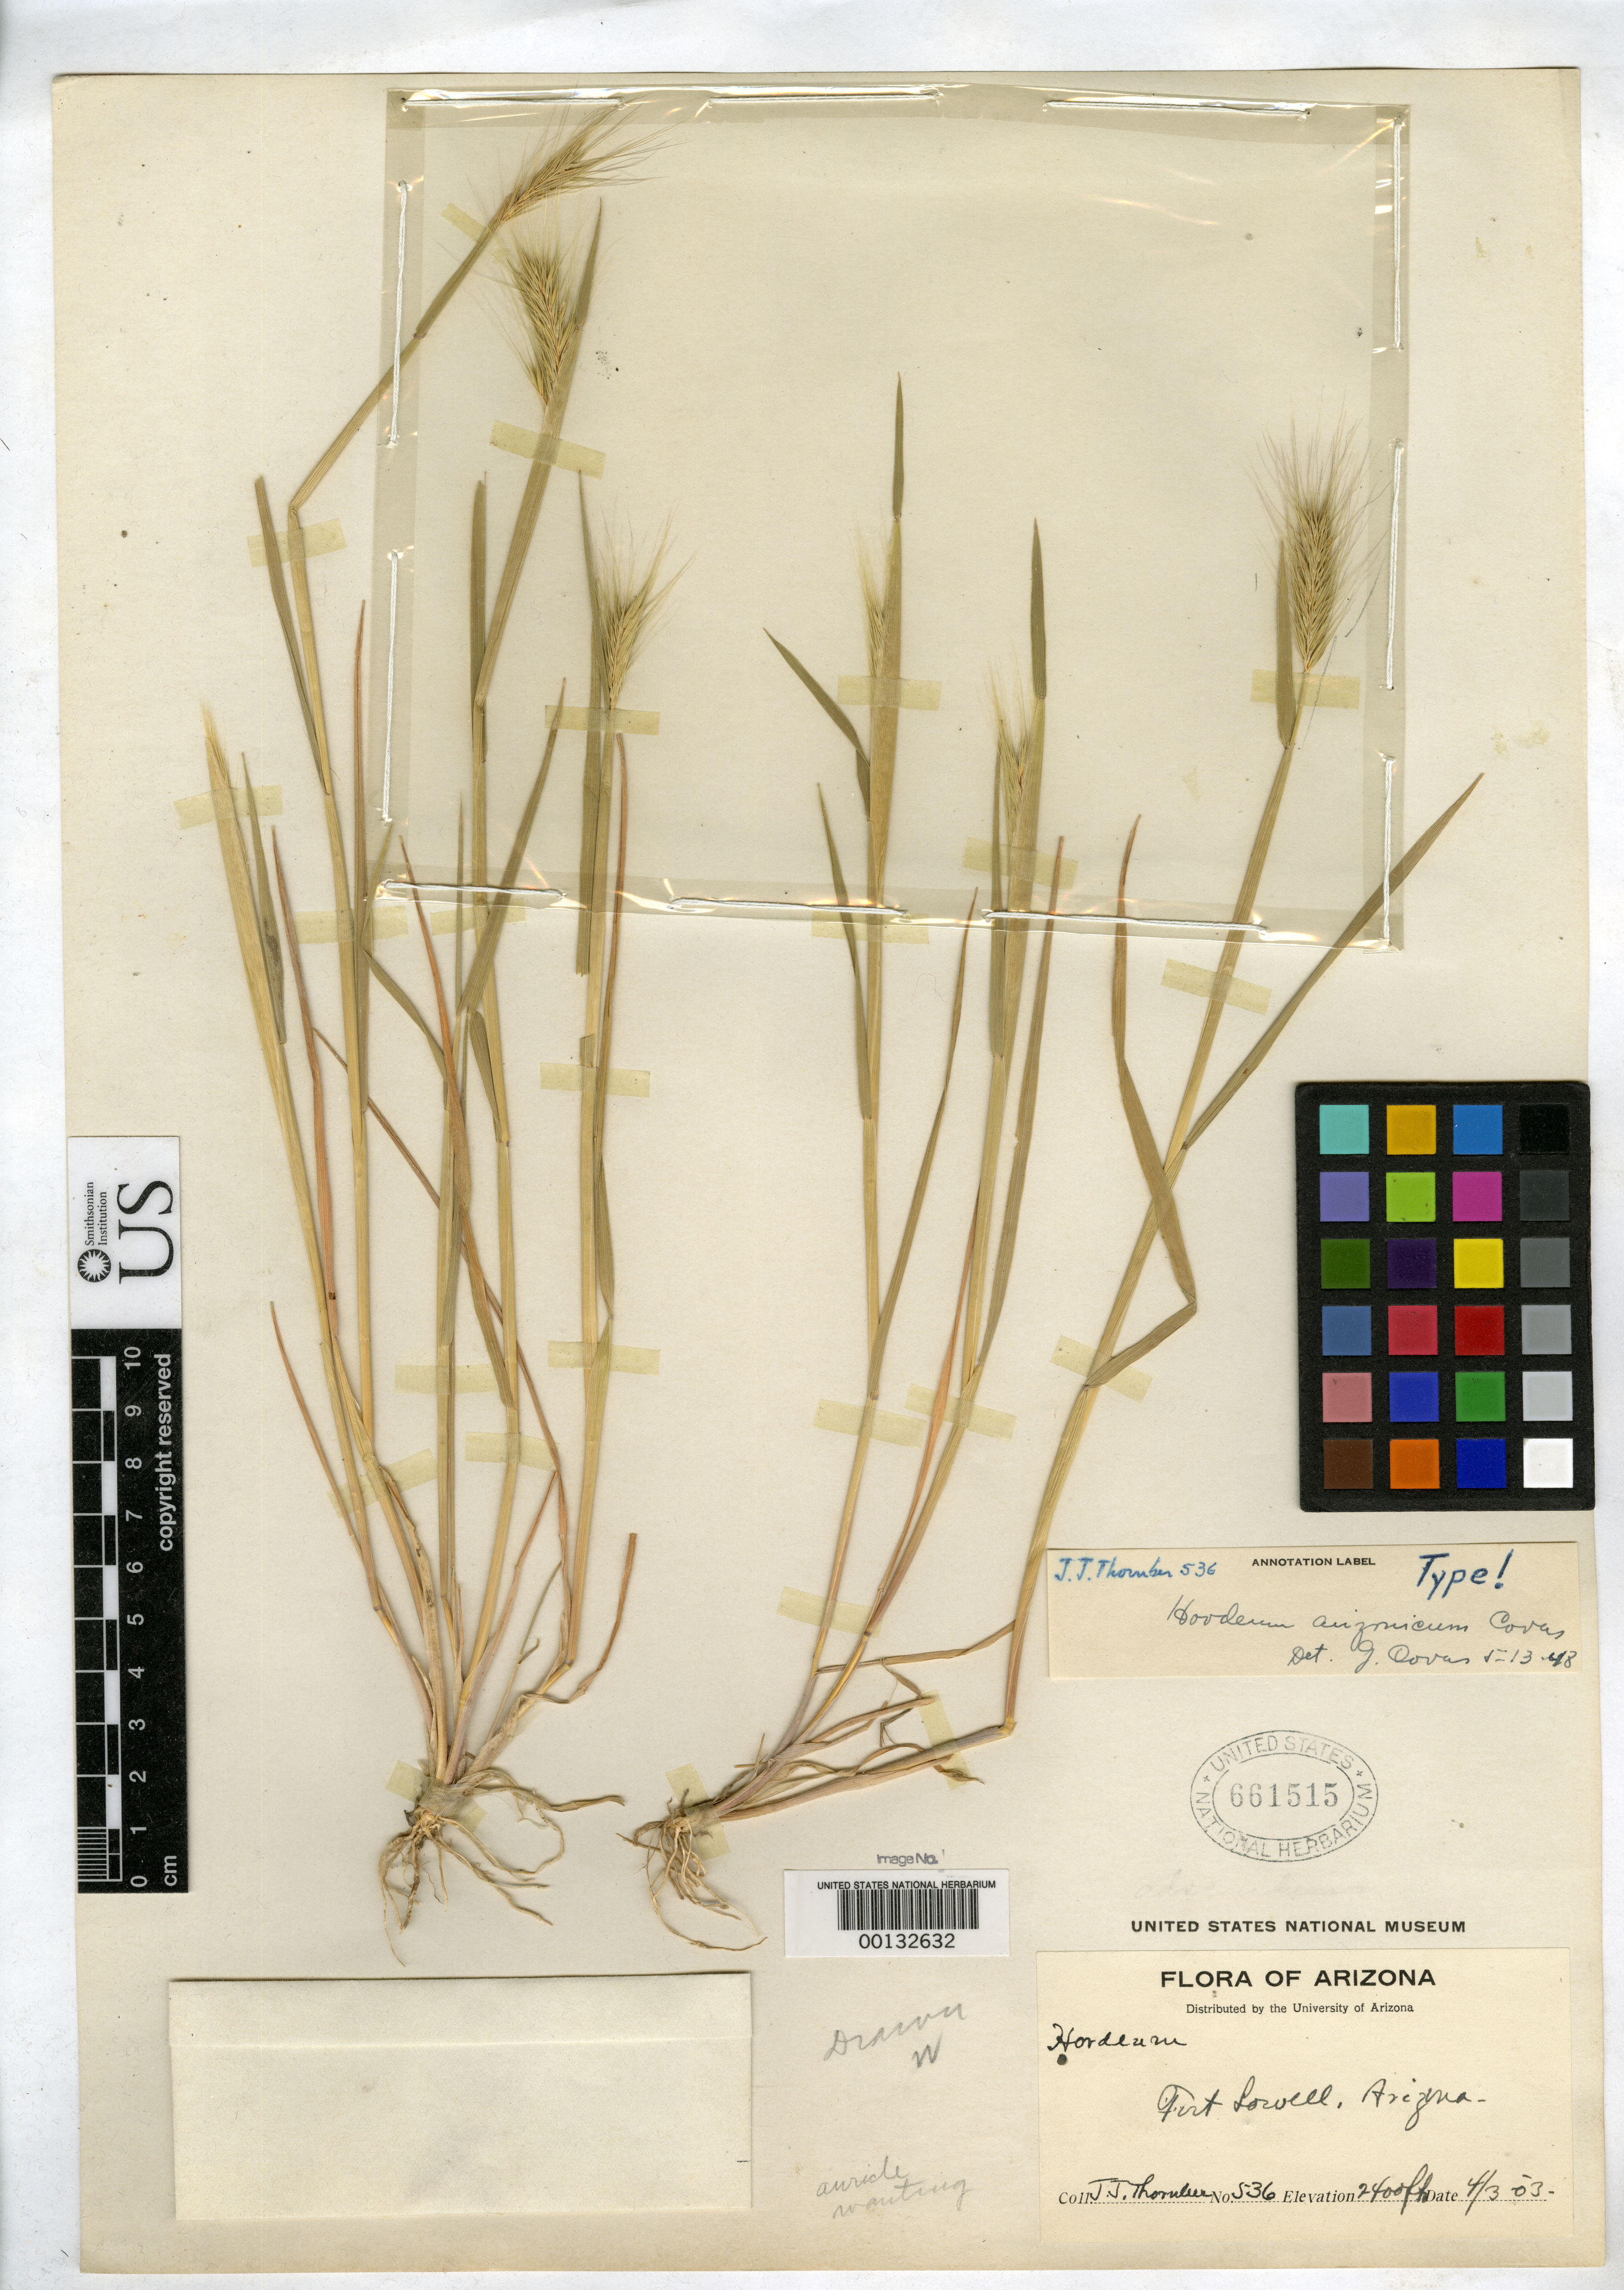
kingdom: Plantae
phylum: Tracheophyta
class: Liliopsida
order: Poales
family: Poaceae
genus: Hordeum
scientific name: Hordeum arizonicum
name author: Covas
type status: Holotype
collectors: J. Thornber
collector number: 536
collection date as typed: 03 Apr 1903 to 04 Mar 1903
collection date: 1903-03-04/1903-04-03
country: United States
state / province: Arizona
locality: Fort Lowell; alt. 2400 ft.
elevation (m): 732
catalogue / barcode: US 661515